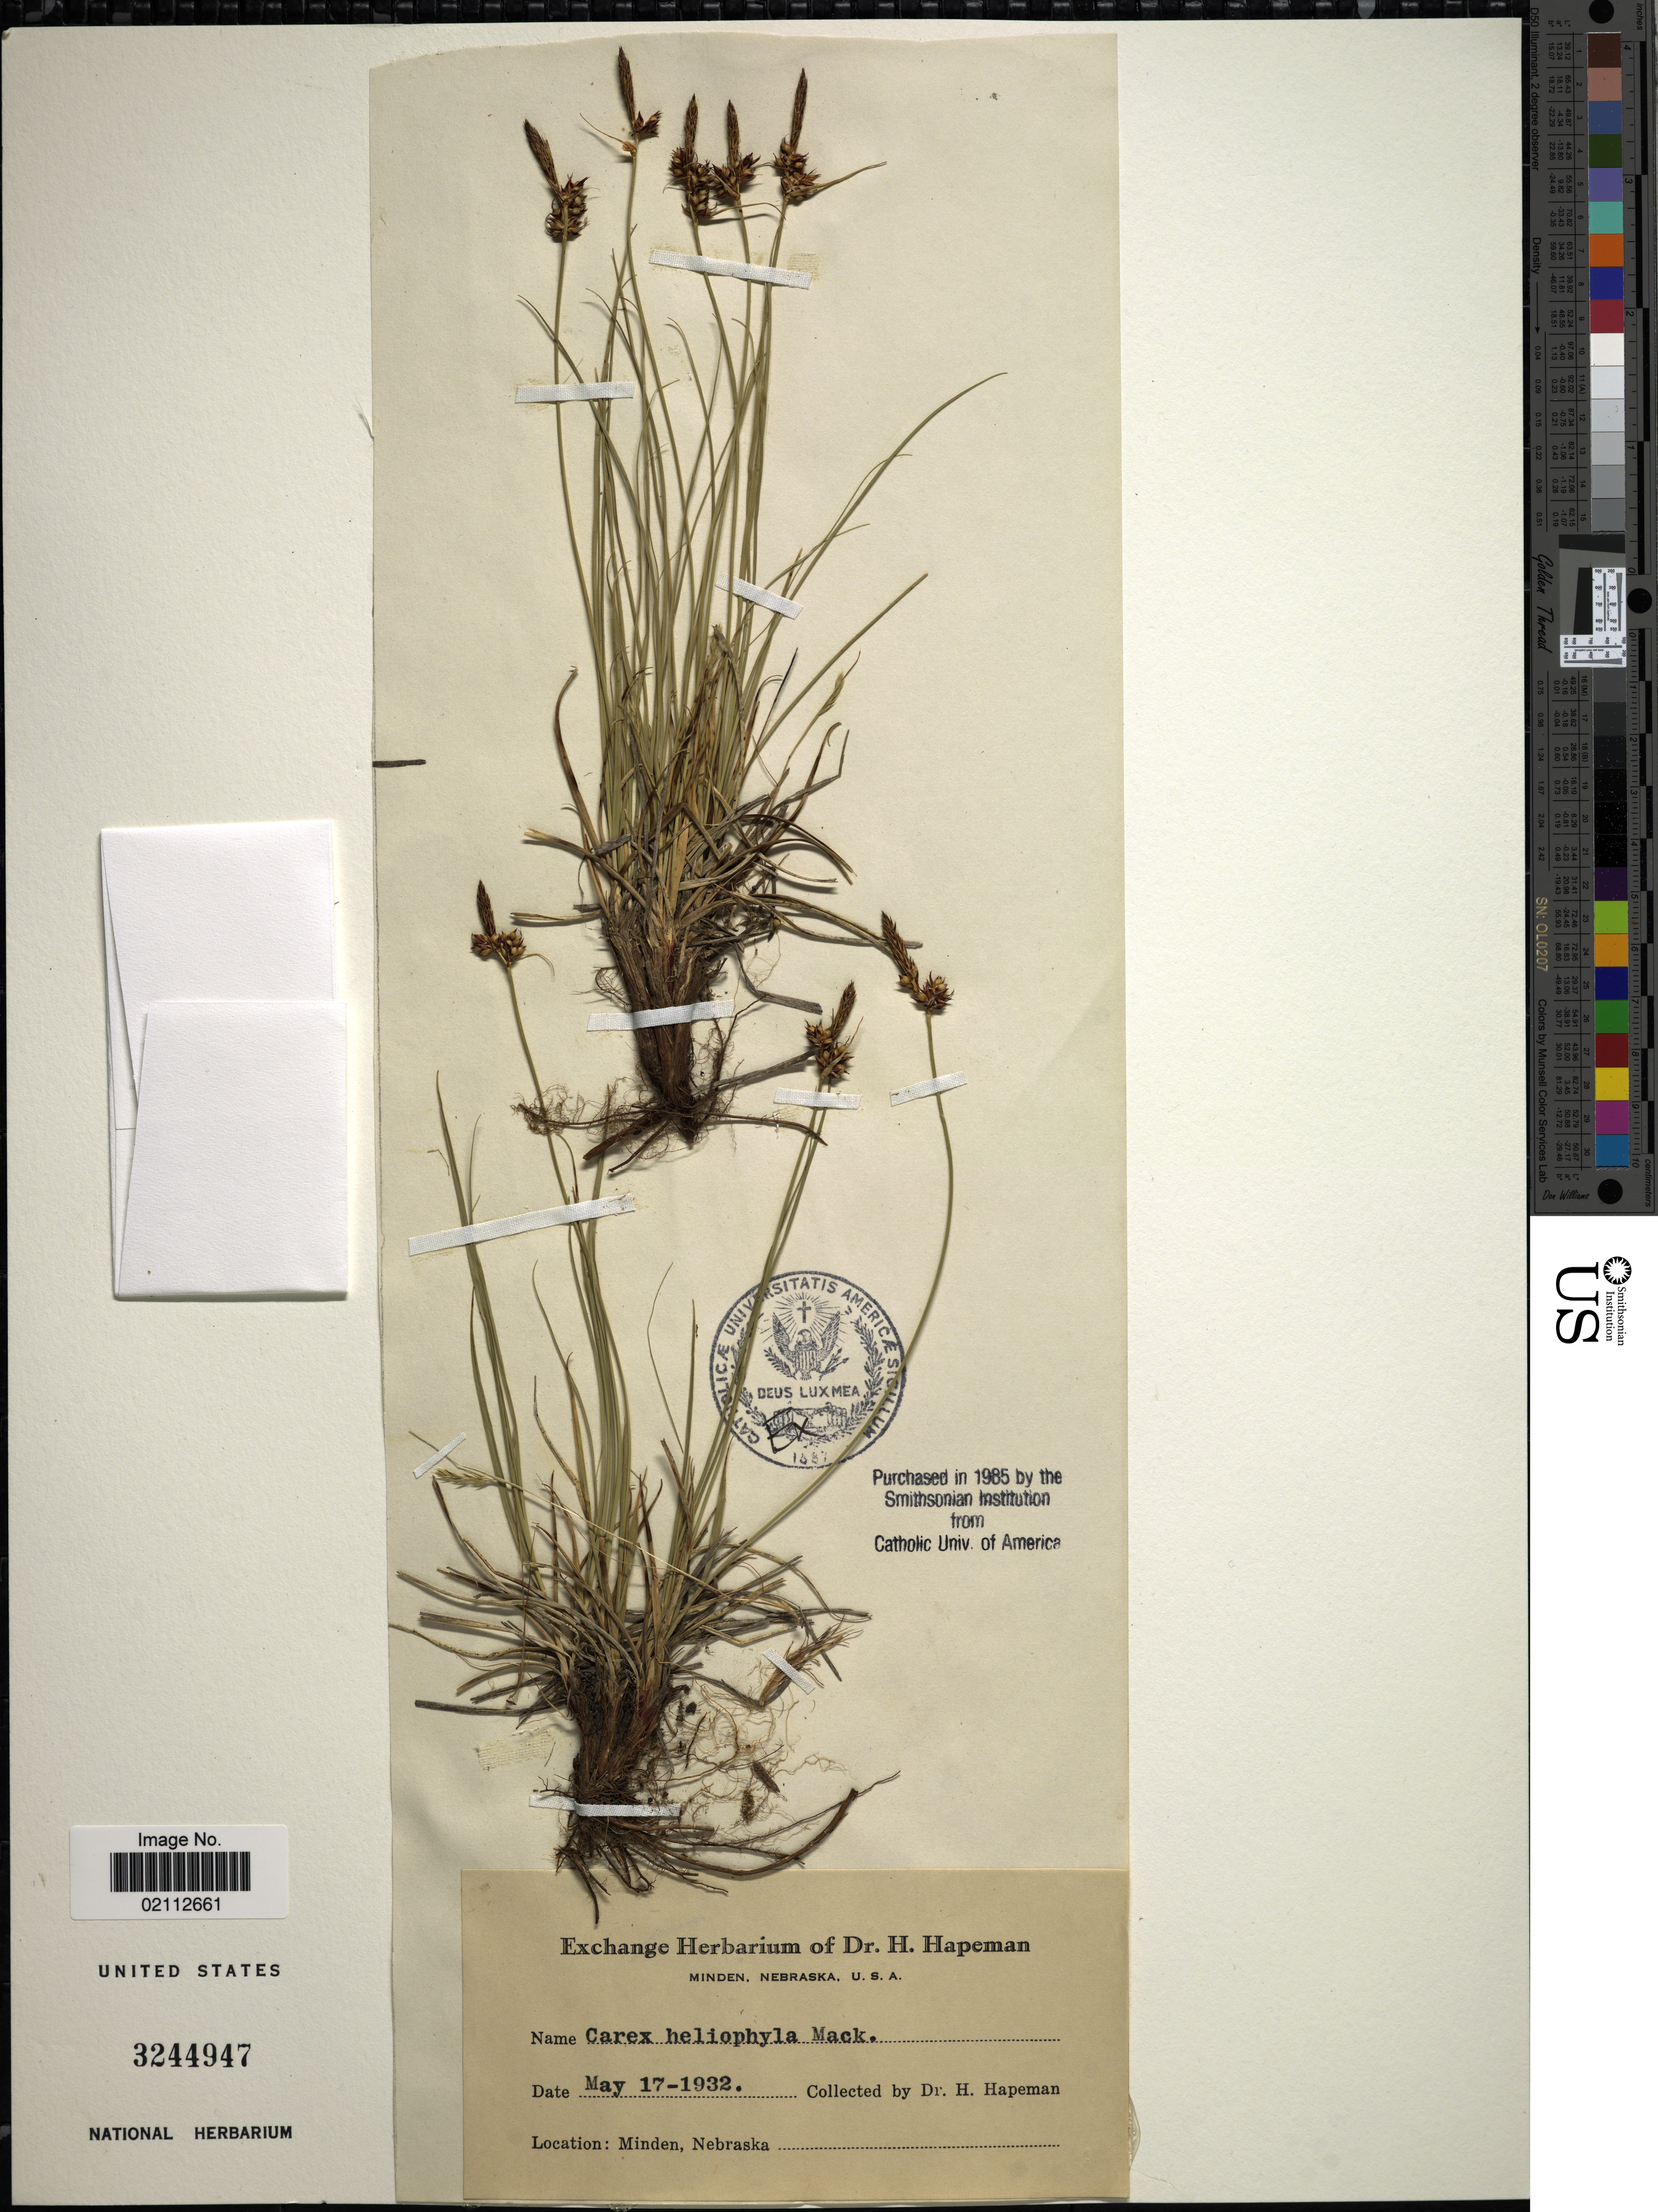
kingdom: Plantae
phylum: Tracheophyta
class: Liliopsida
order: Poales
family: Cyperaceae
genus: Carex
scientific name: Carex heliophila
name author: Mack.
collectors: H. Hapeman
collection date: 1932-05-17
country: United States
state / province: Nebraska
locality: Minden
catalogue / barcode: US 3244947